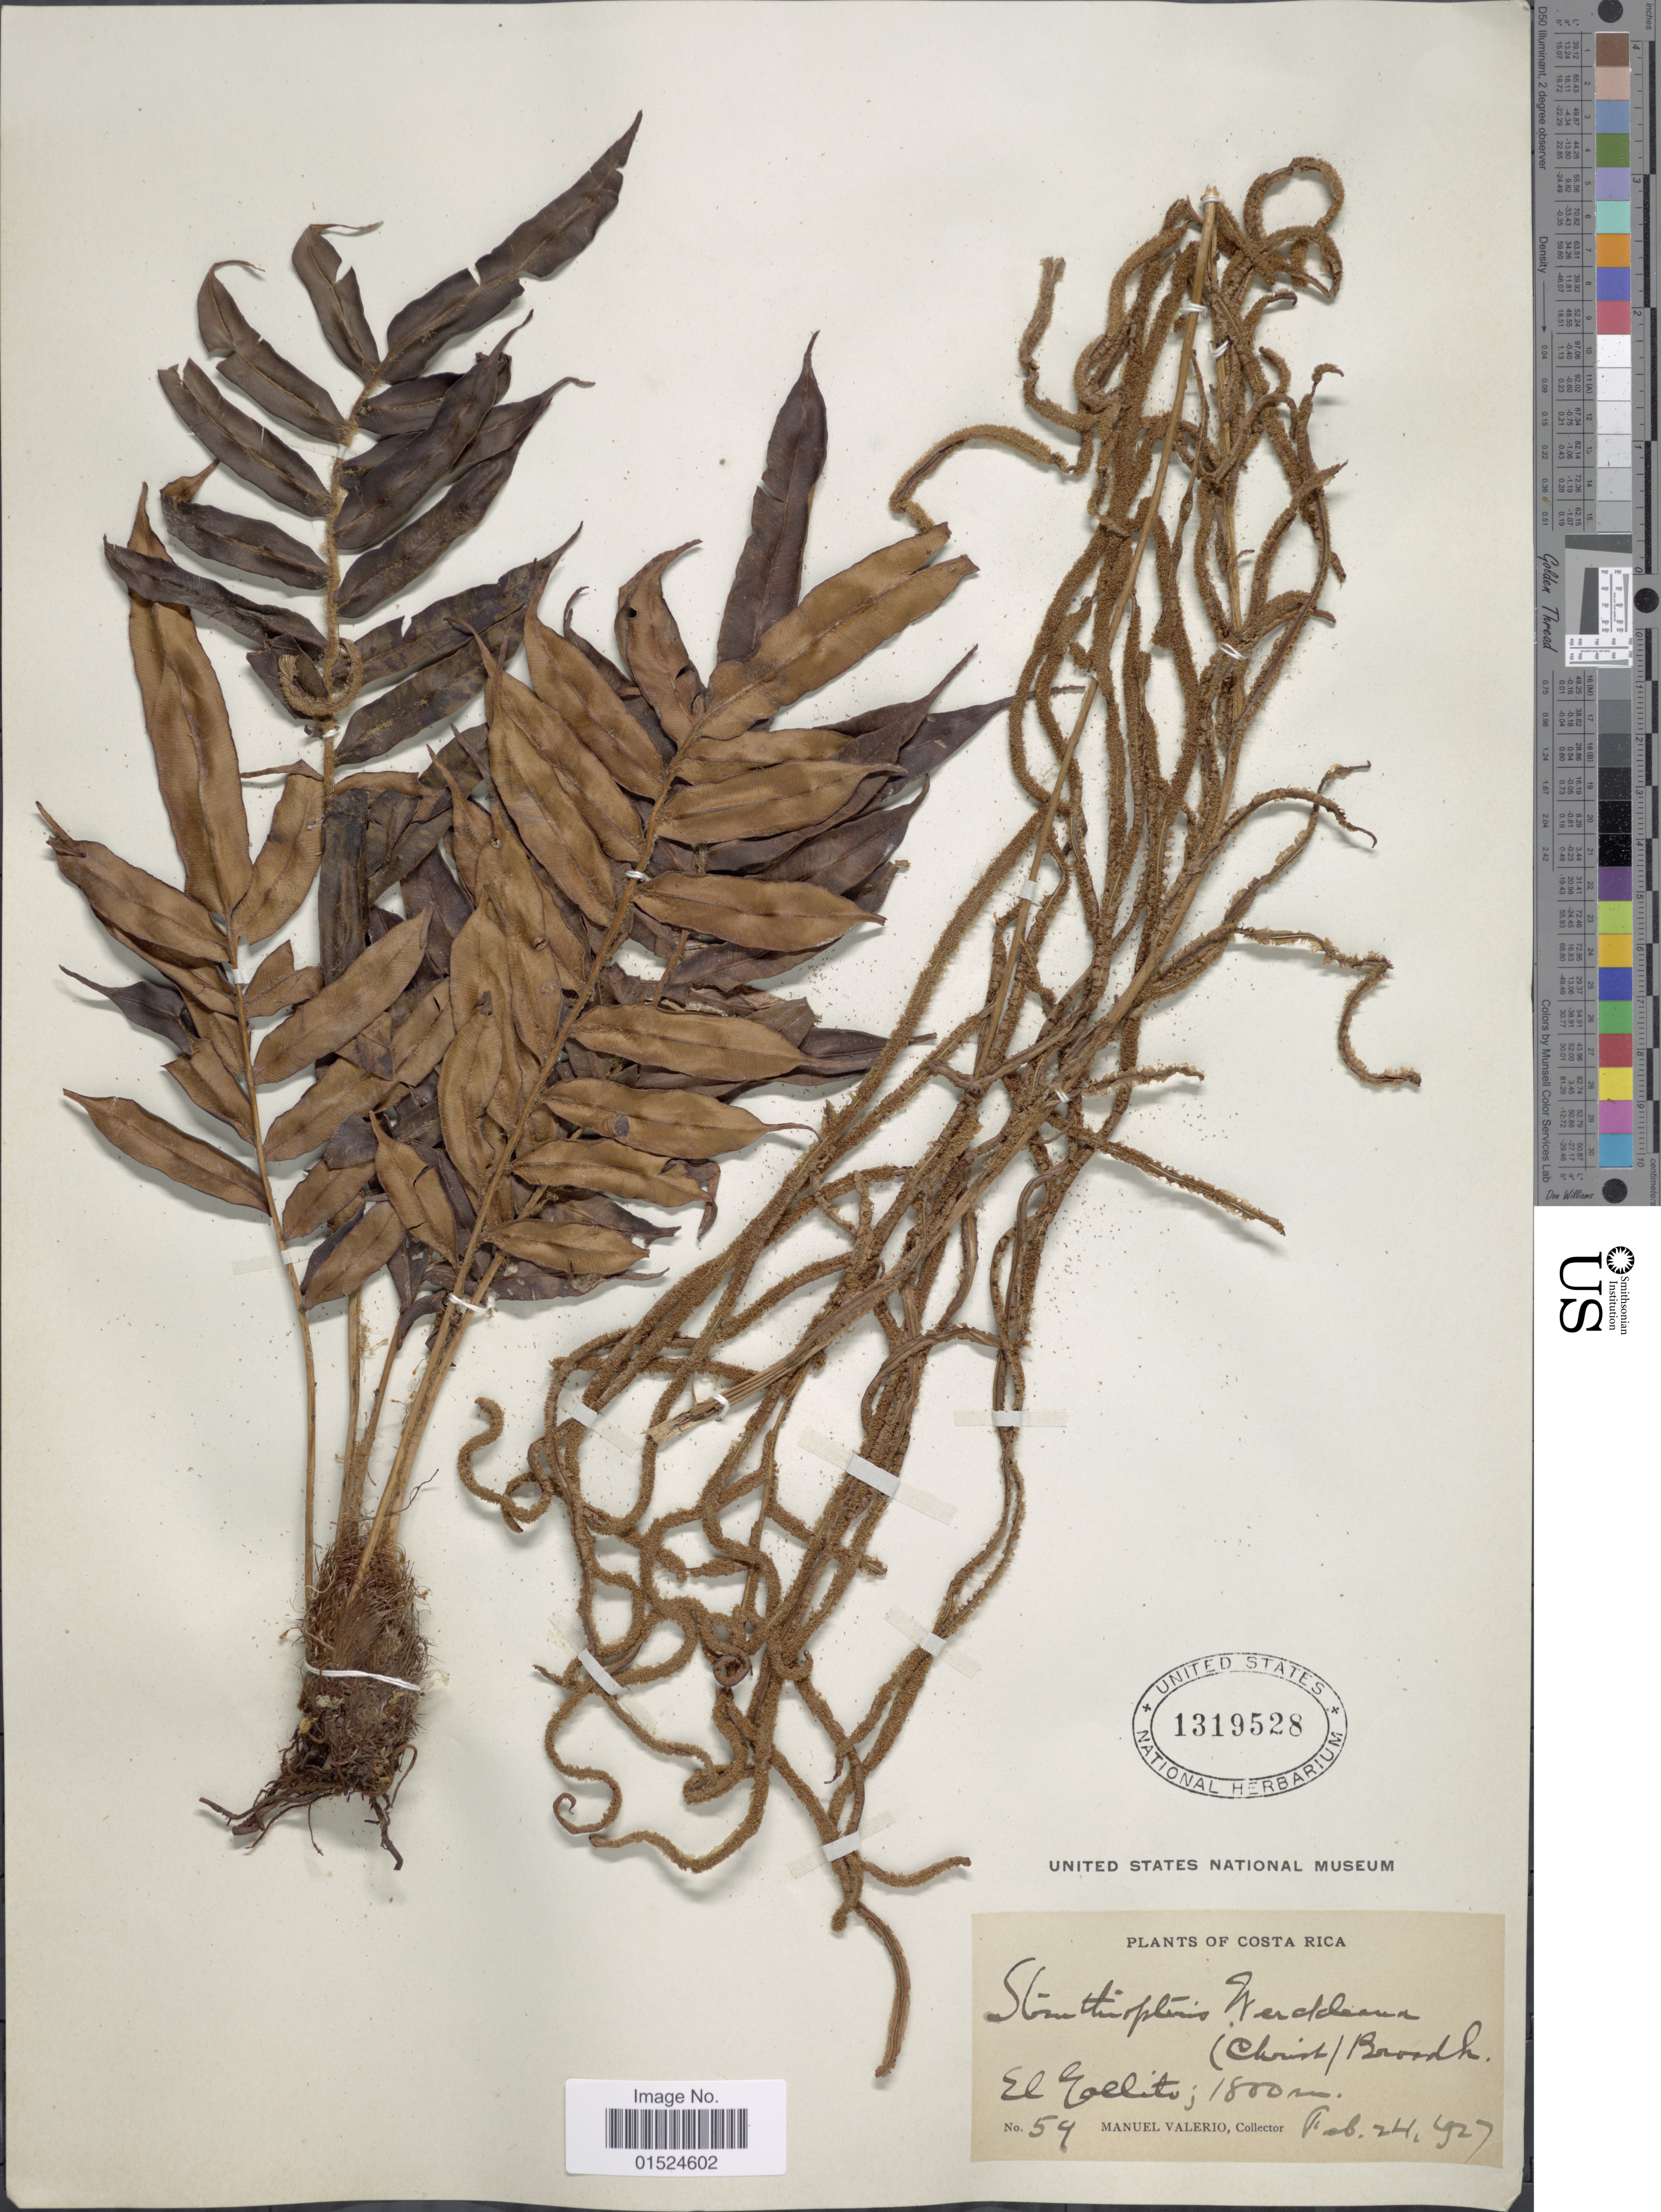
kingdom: Plantae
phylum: Tracheophyta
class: Polypodiopsida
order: Polypodiales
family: Blechnaceae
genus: Blechnum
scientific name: Blechnum werckleanum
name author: (Christ) C. Chr.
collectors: M. Valerio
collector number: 59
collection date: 1927-02-24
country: Costa Rica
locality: El Gallito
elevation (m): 1800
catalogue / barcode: US 1319528